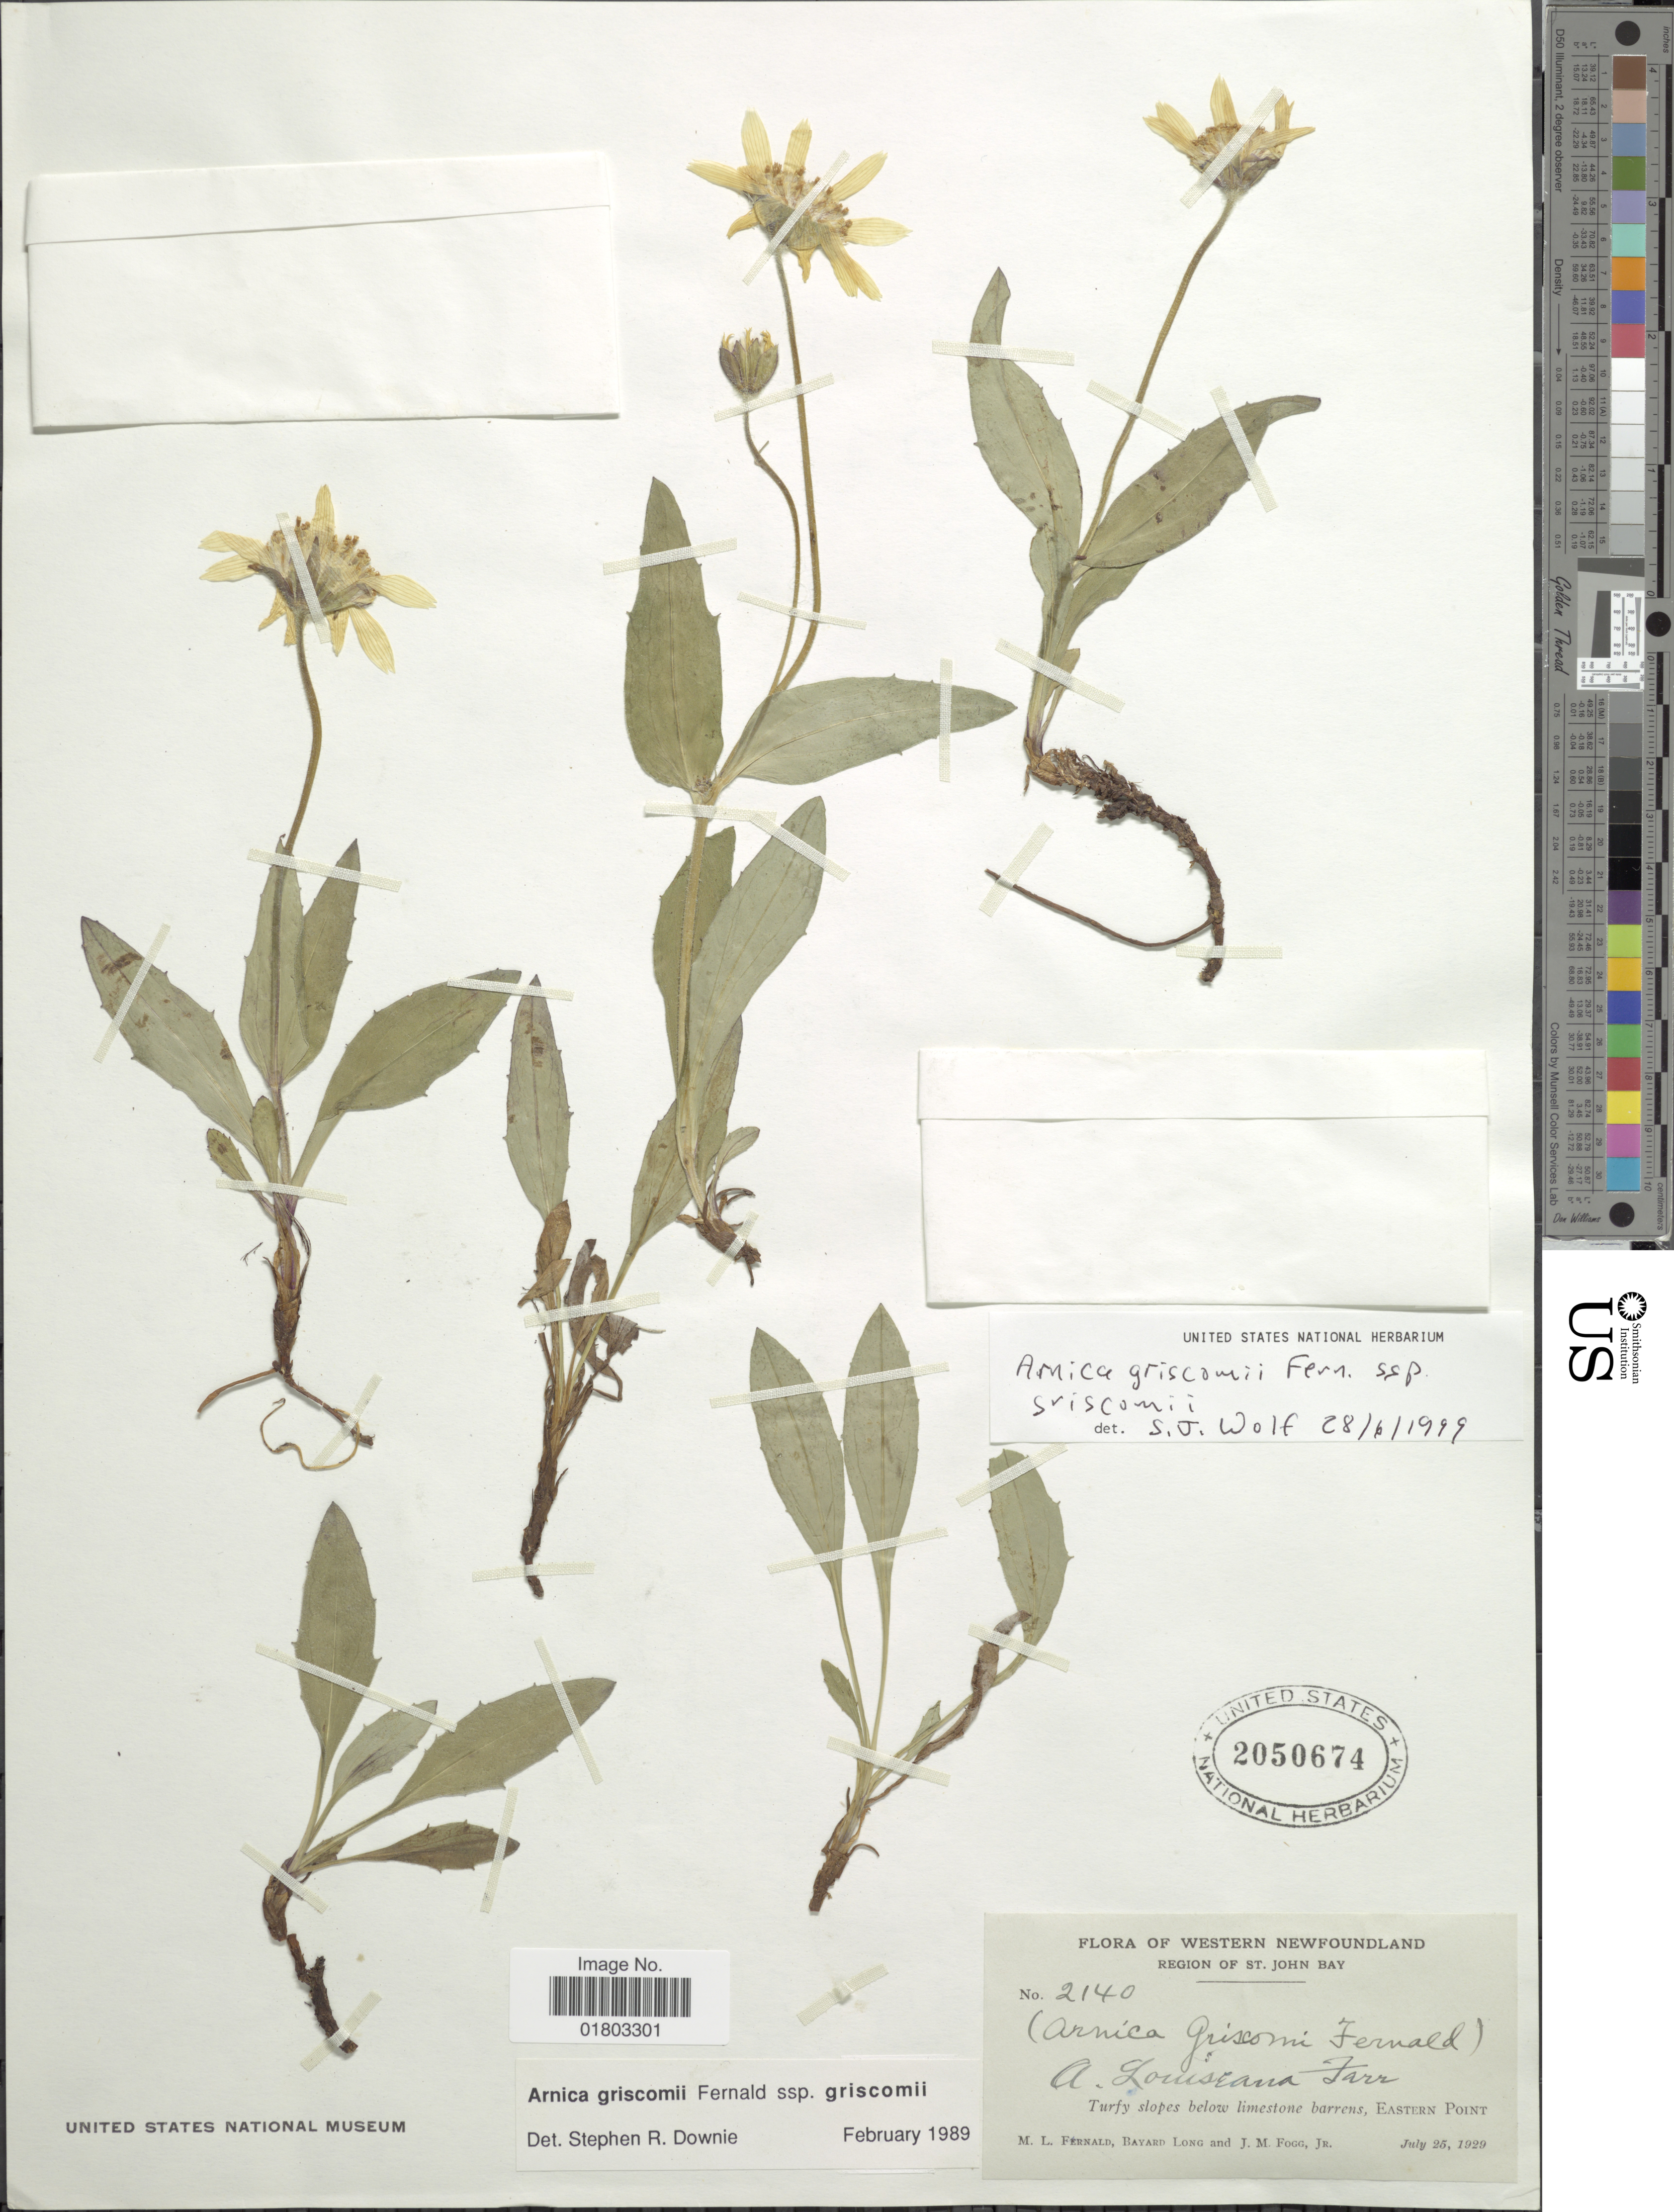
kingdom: Plantae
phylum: Tracheophyta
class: Magnoliopsida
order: Asterales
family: Asteraceae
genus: Arnica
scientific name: Arnica griscomii subsp. griscomii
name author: Fernald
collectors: M. L. Fernald, B. Long & J. Fogg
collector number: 2140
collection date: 1929-07-25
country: Canada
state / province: Newfoundland and Labrador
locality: Western Newfoundland, region of St. John Bay, Turfy slopes below limestone barrens, Eastern Point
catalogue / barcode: US 2050674